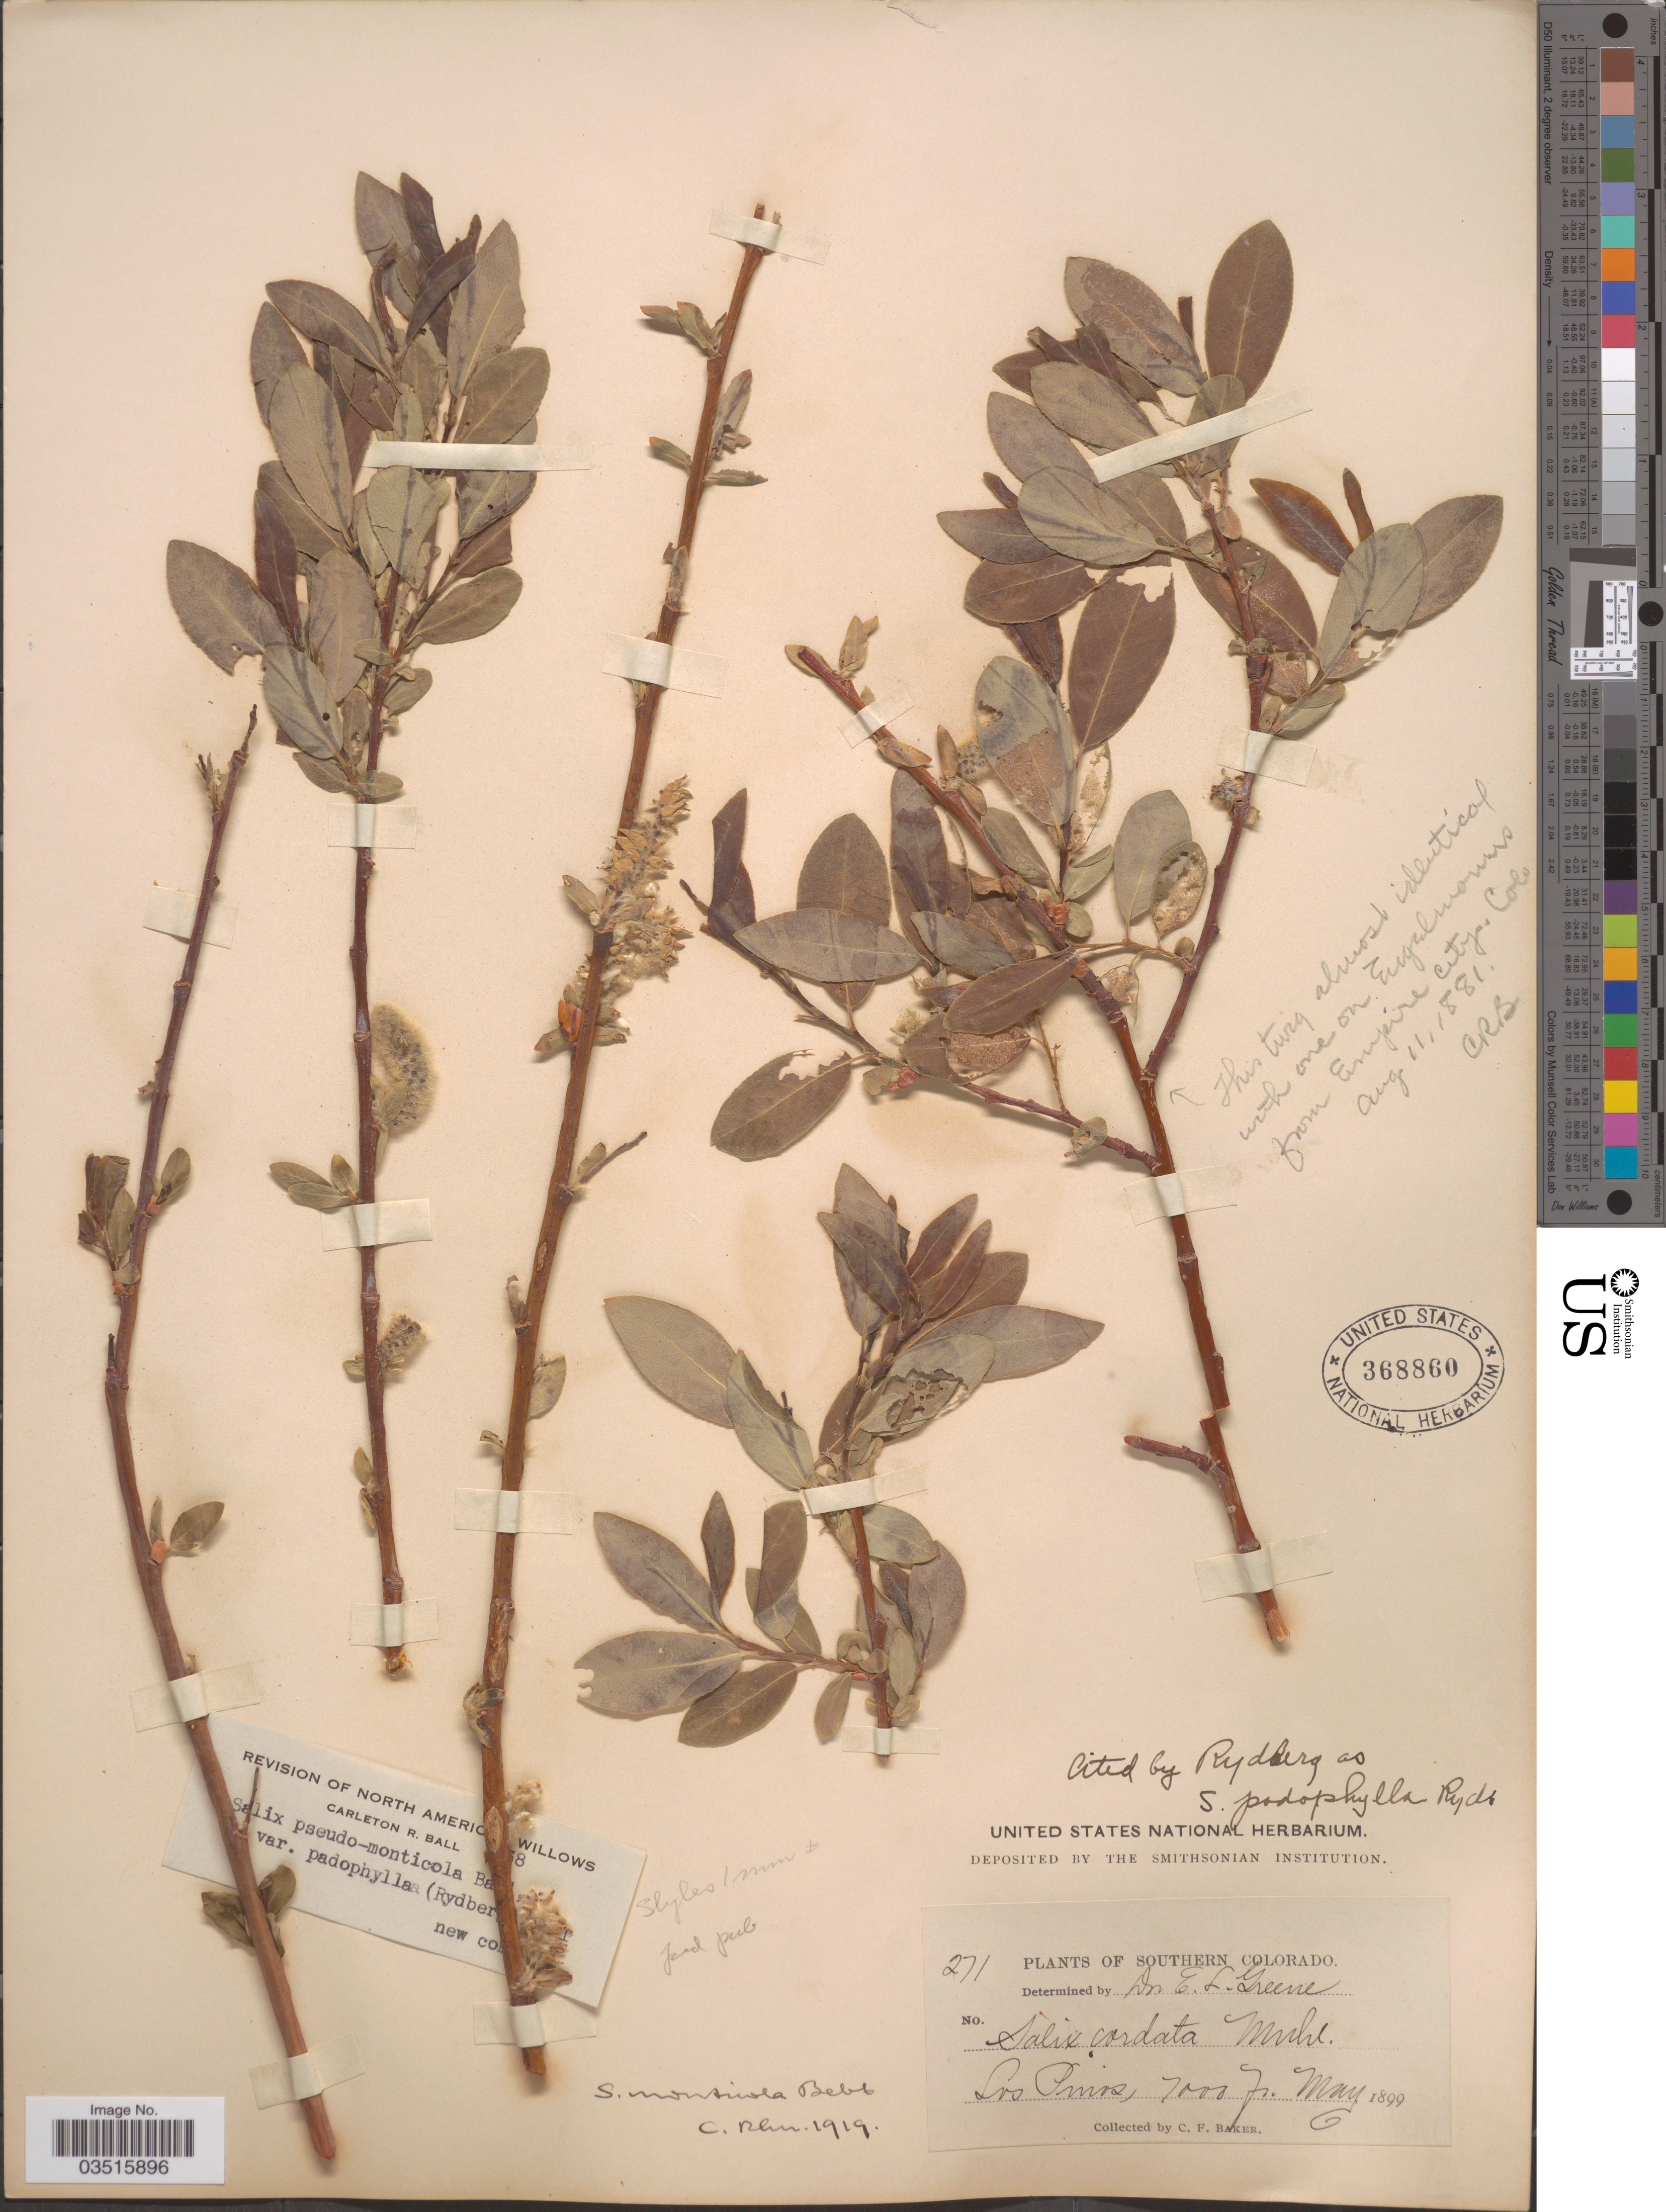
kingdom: Plantae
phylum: Tracheophyta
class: Magnoliopsida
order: Malpighiales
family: Salicaceae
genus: Salix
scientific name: Salix monticola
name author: Bebb.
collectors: C. F. Baker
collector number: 271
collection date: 1899-05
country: United States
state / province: Colorado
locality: Southern Colorado. Los Pinos.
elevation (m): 2134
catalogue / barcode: US 368860